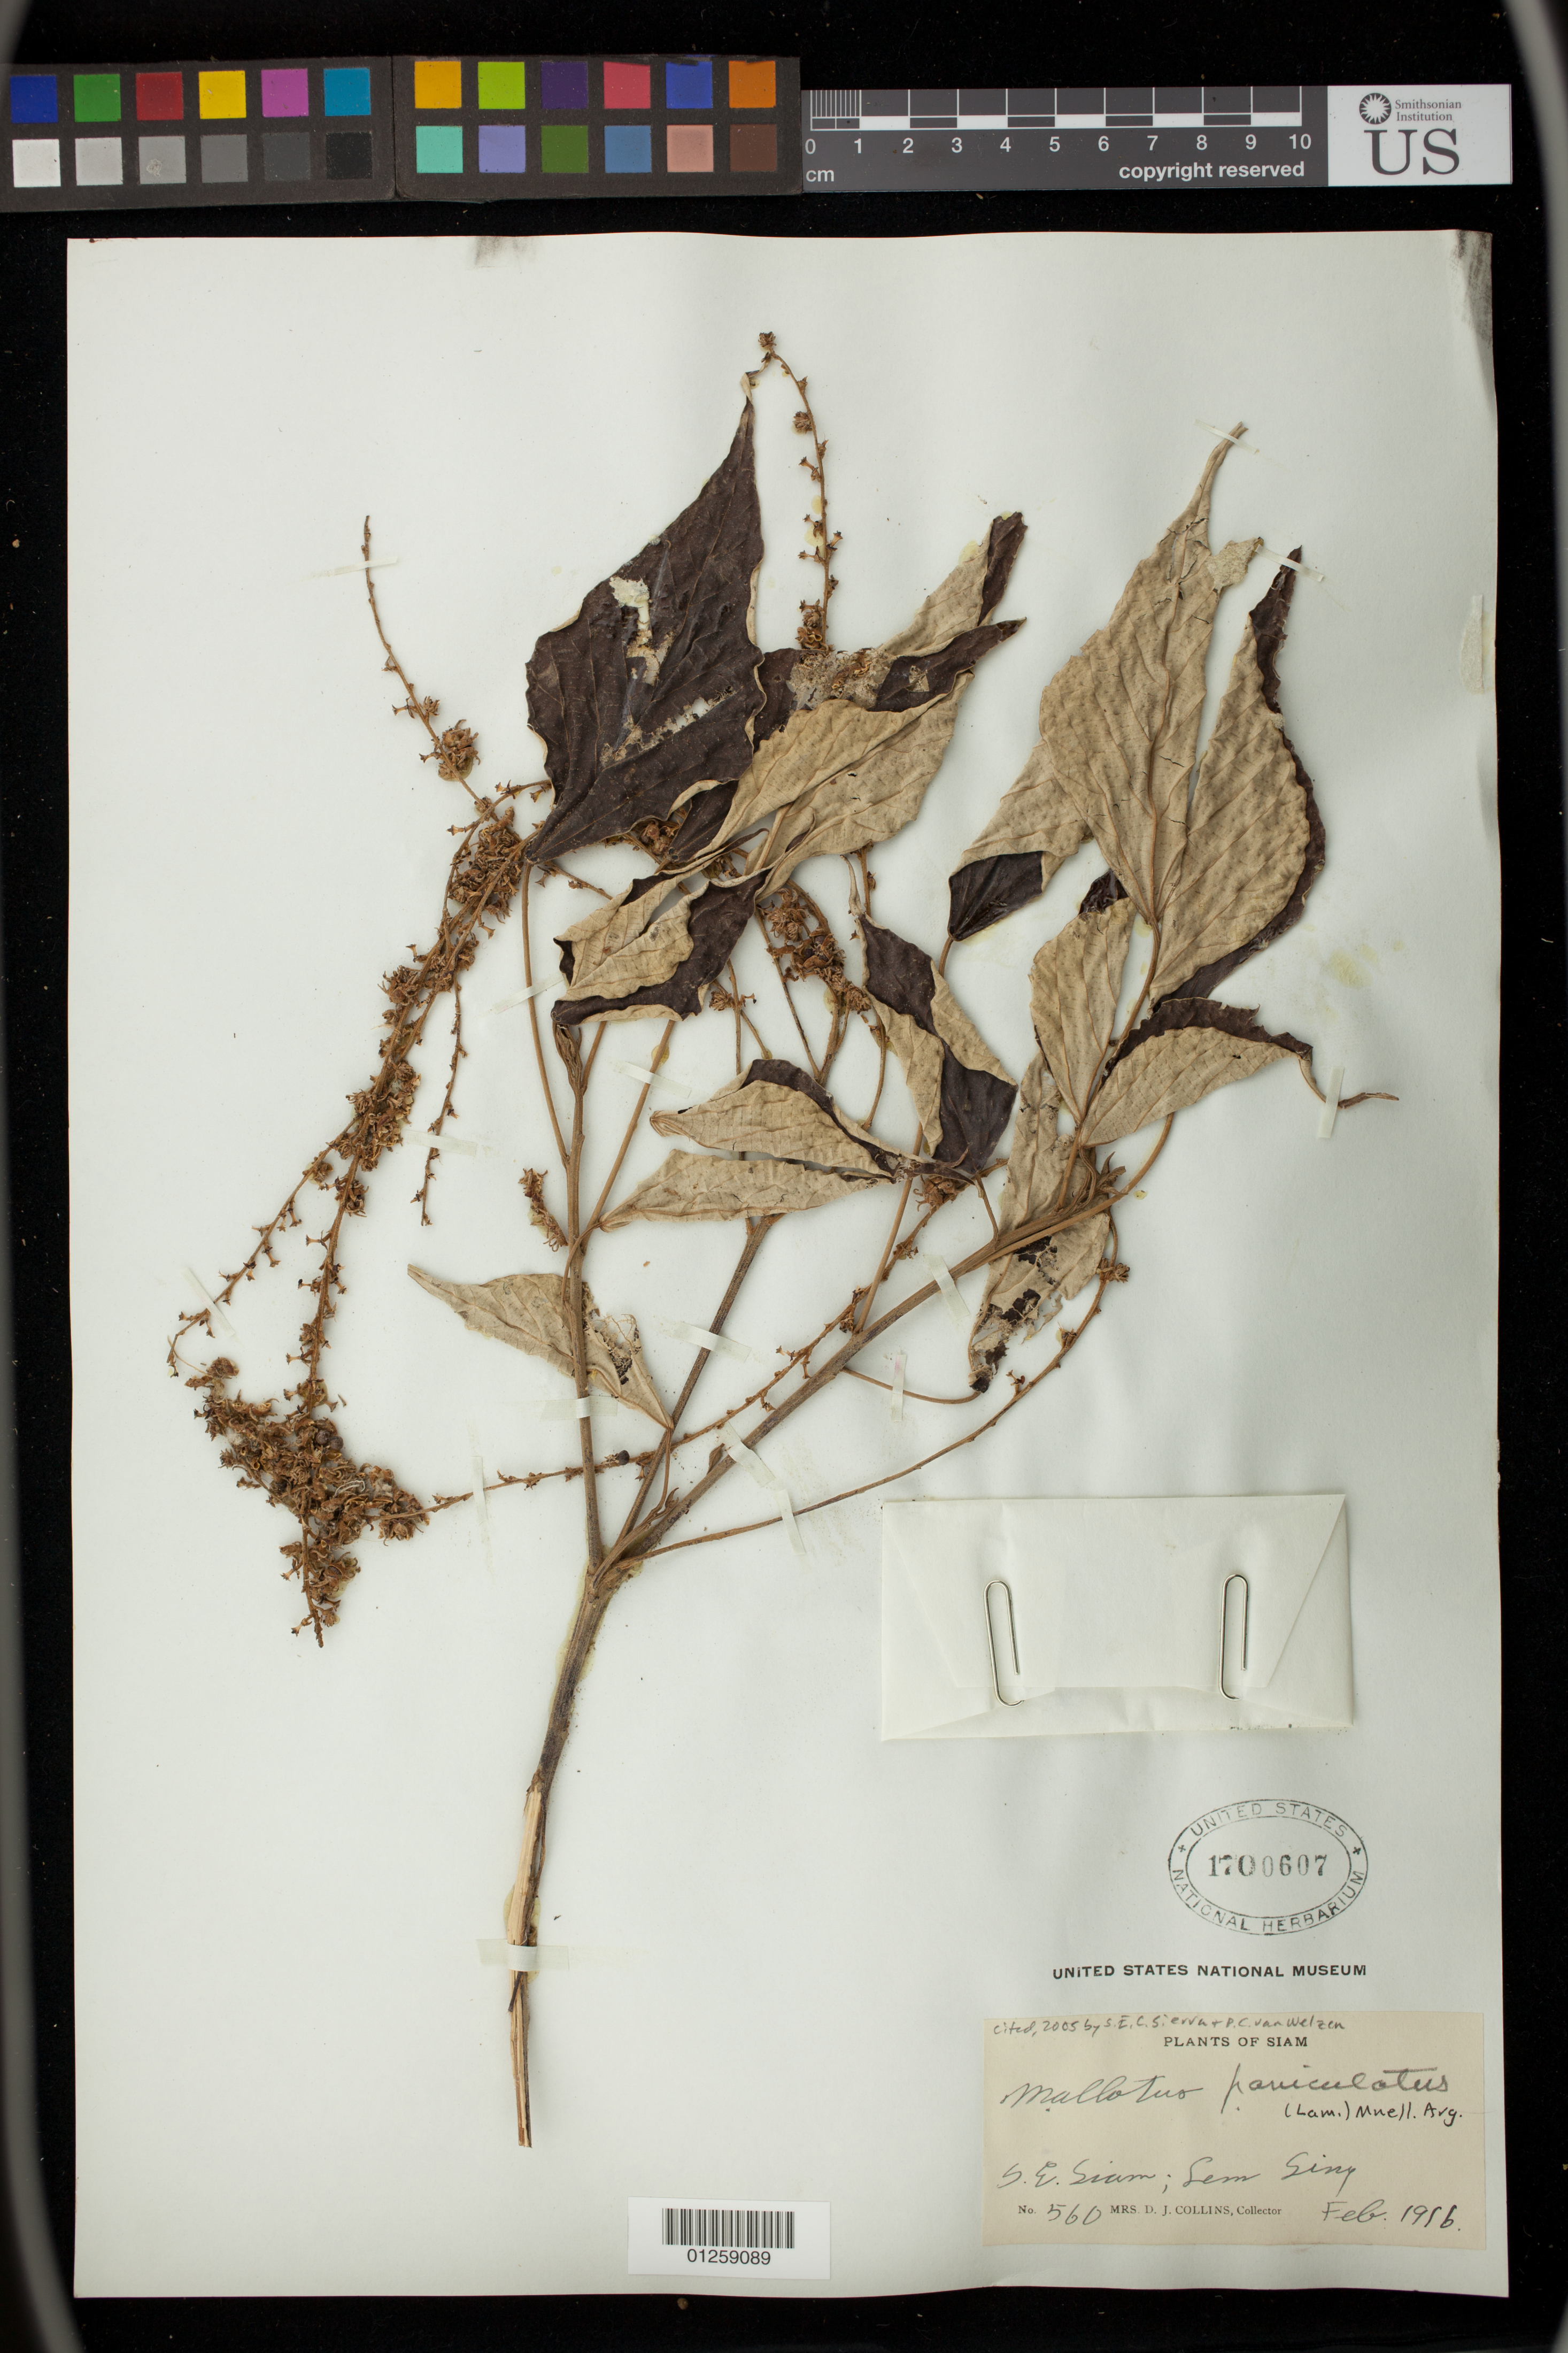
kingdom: Plantae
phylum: Tracheophyta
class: Magnoliopsida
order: Malpighiales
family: Euphorbiaceae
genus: Mallotus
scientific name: Mallotus paniculatus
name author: (Lam.) Müll. Arg.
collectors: Mrs. D. J. Collins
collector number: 560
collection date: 1916-02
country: Myanmar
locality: S.E. Siam; Lem Sing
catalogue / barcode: US 1700607